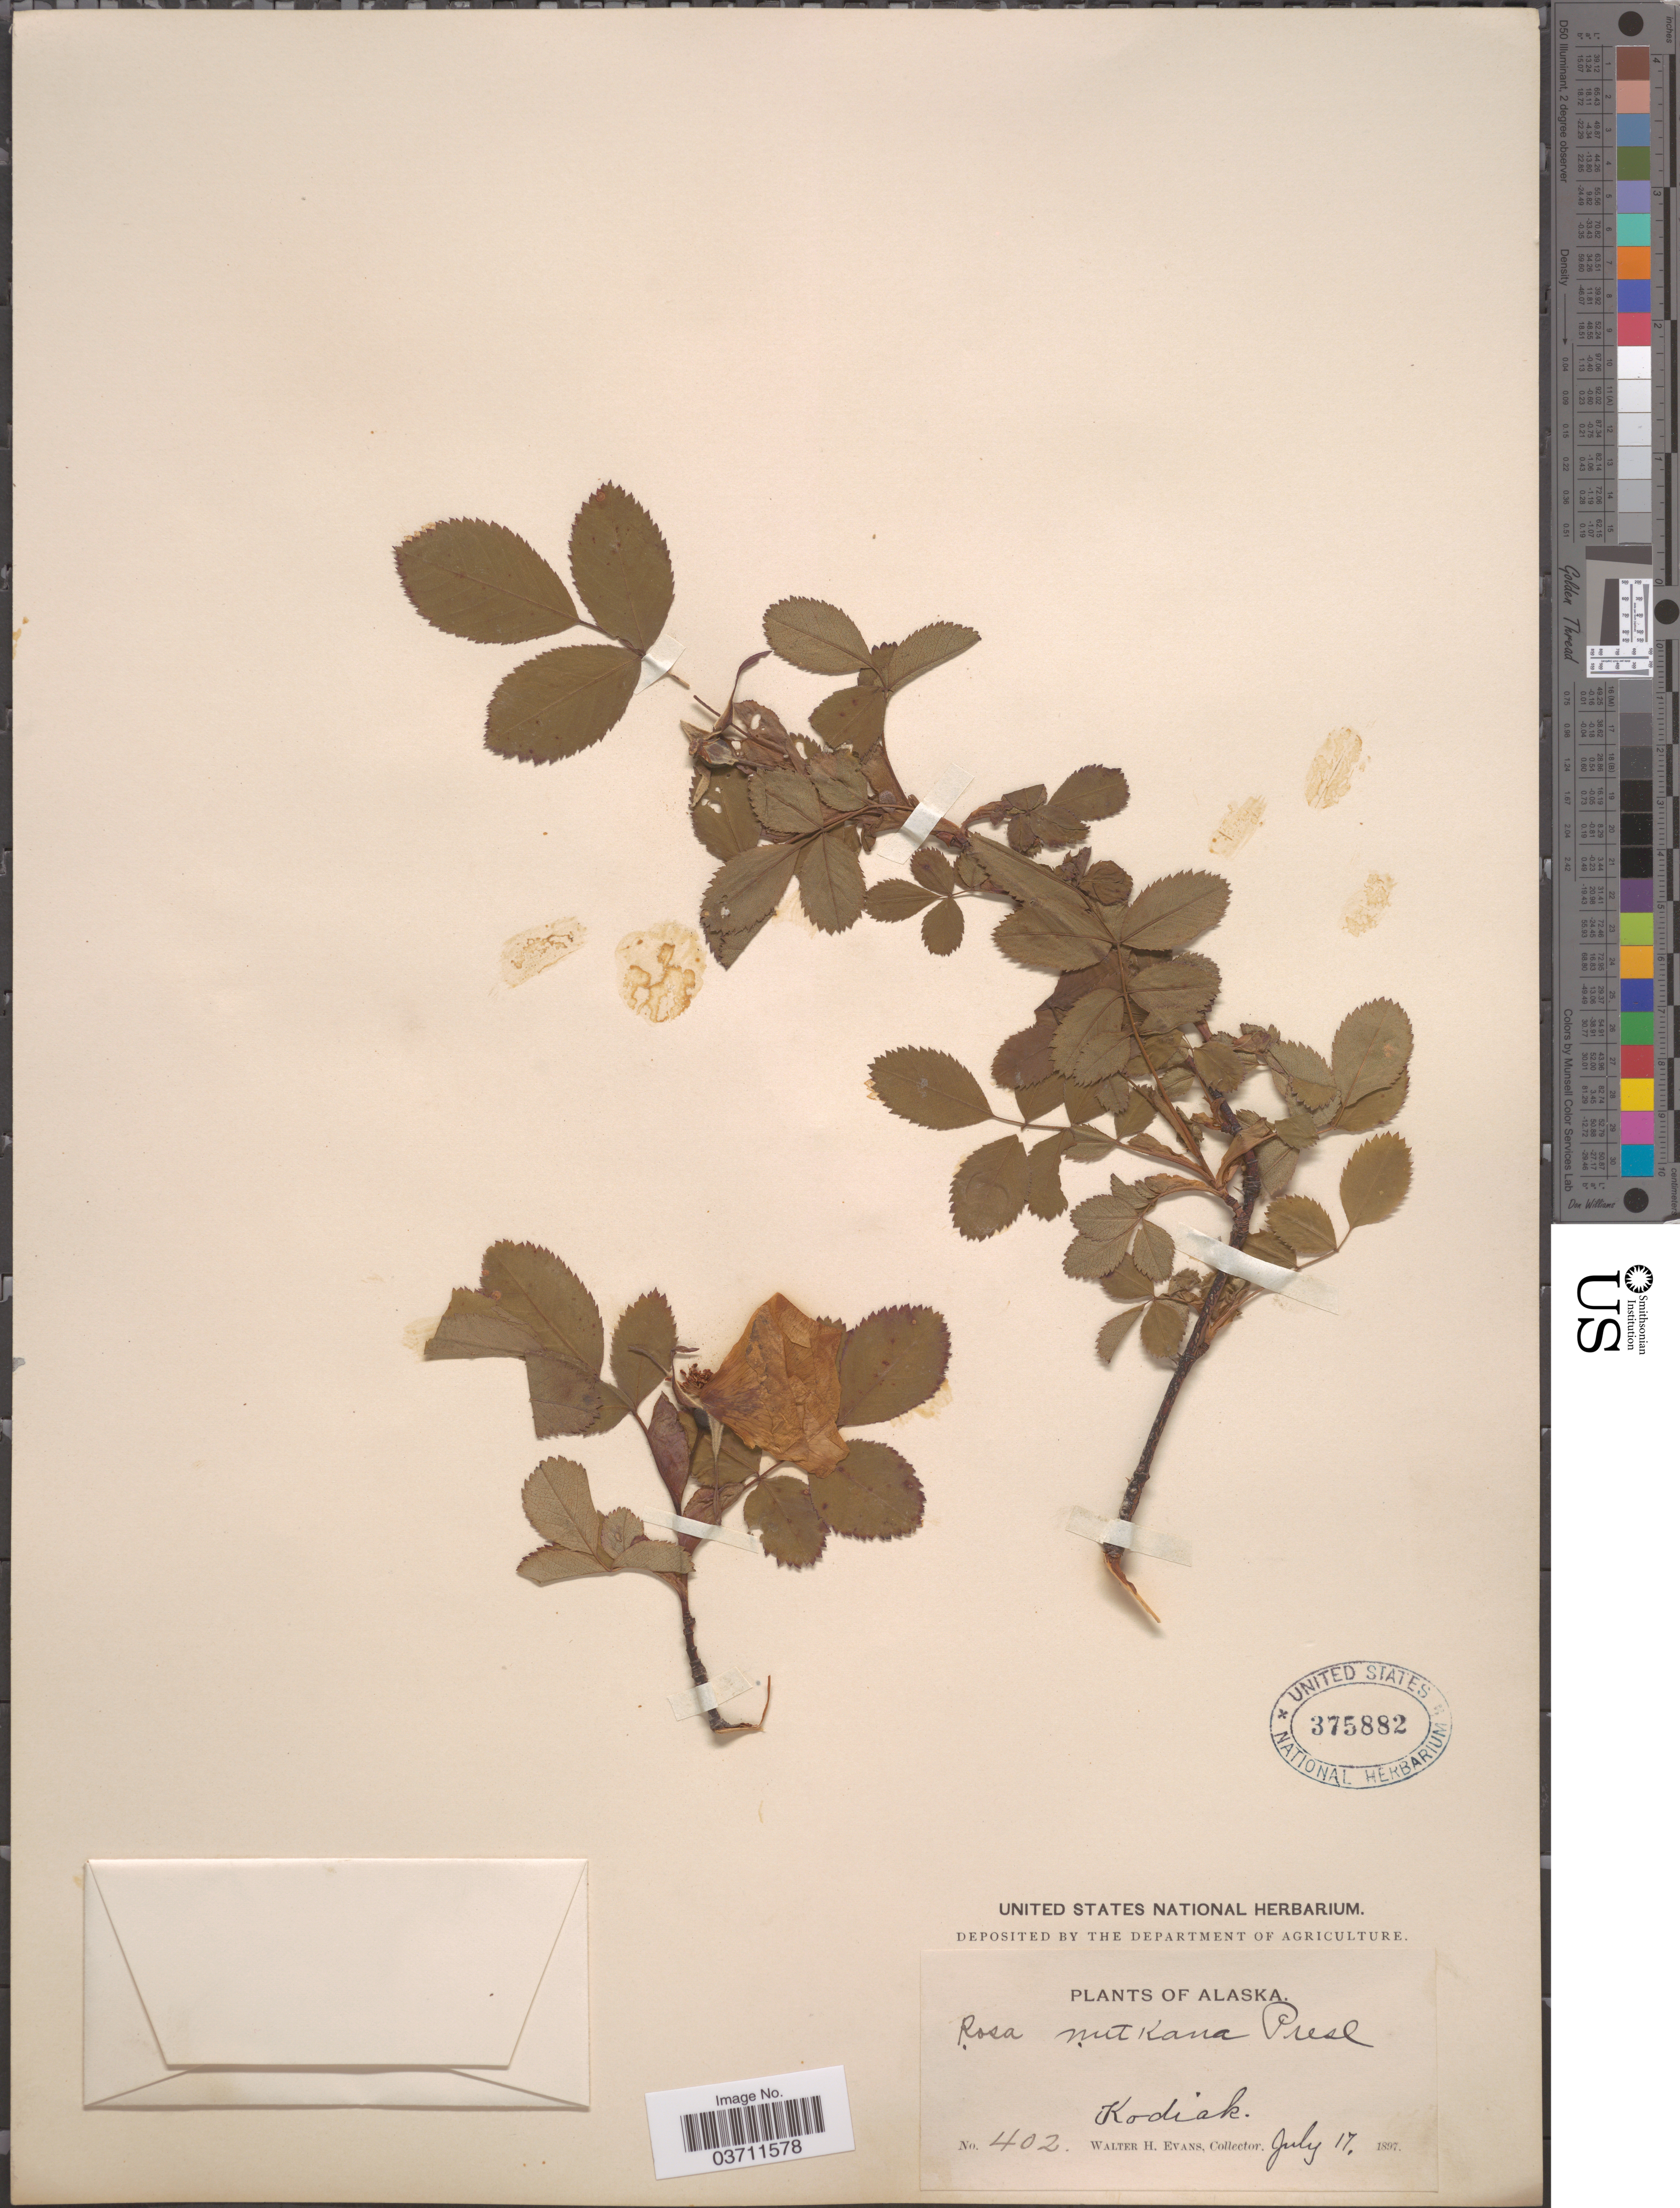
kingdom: Plantae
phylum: Tracheophyta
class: Magnoliopsida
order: Rosales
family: Rosaceae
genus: Rosa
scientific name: Rosa nutkana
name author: C. Presl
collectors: W. H. Evans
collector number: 402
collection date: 1897-07-17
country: United States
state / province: Alaska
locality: Kodiak.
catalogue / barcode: US 375882